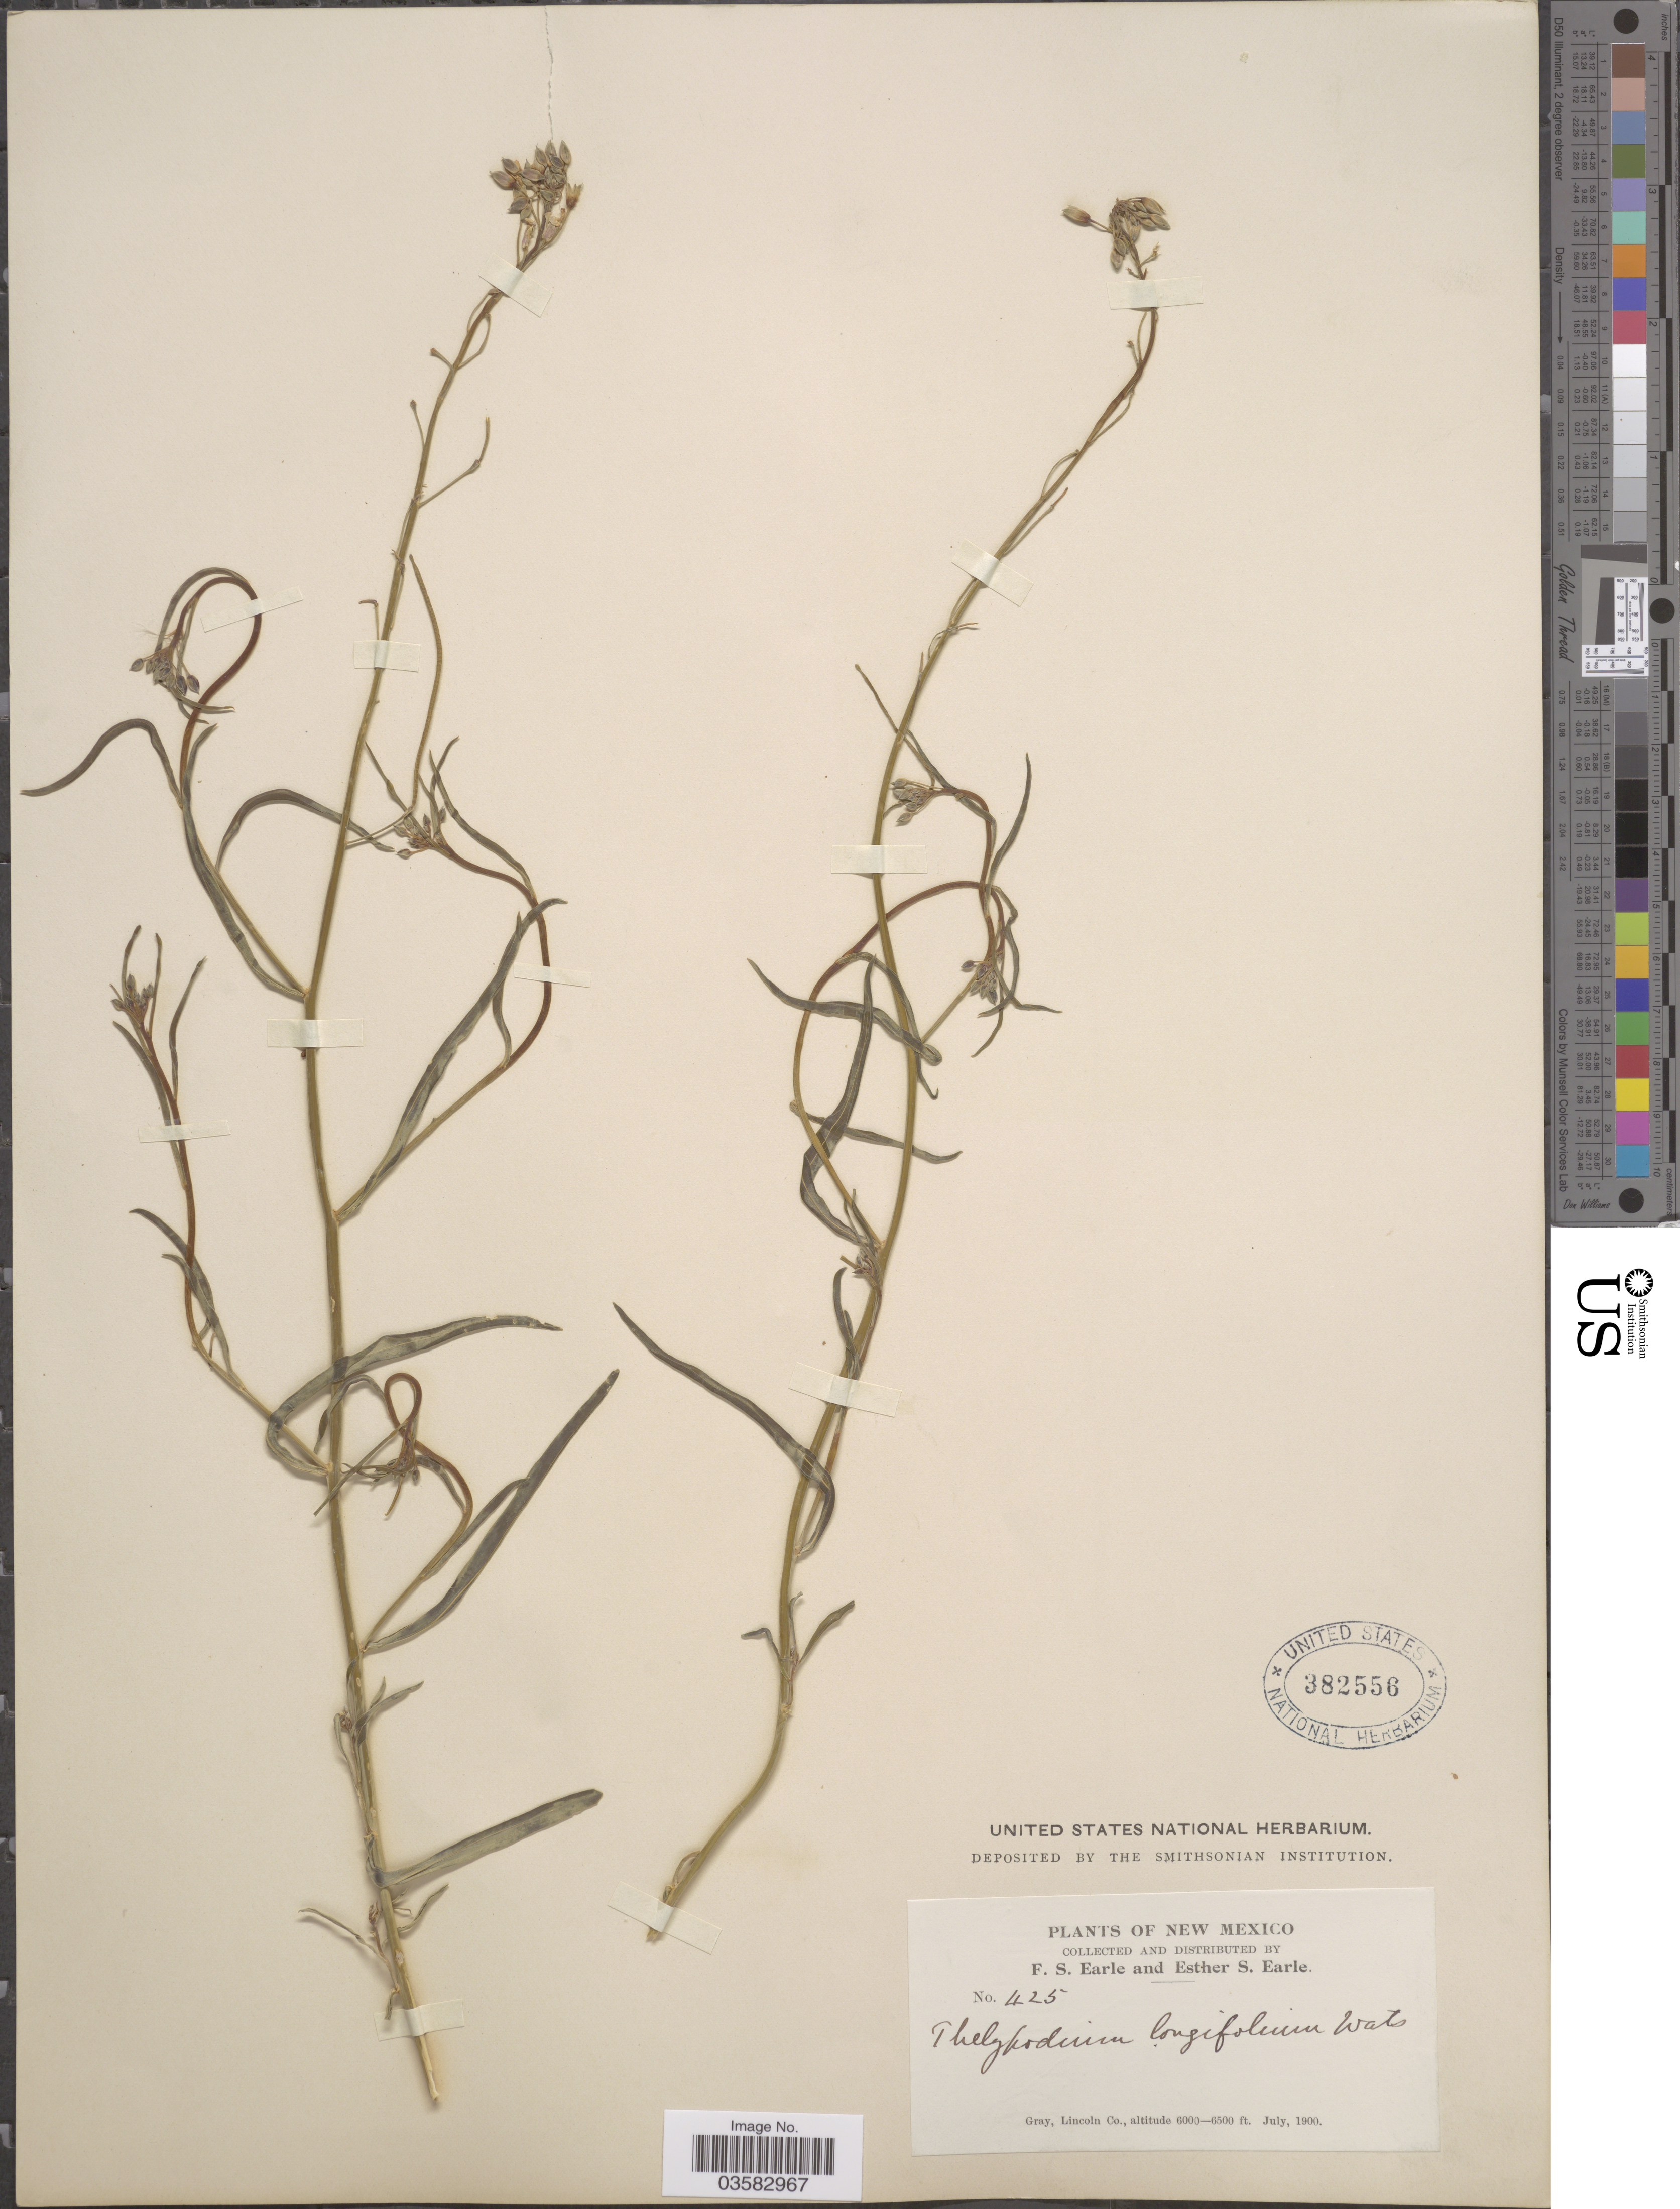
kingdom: Plantae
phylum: Tracheophyta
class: Magnoliopsida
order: Brassicales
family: Brassicaceae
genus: Sisymbrium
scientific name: Sisymbrium linearifolium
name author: (A. Gray) Payson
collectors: F. S. Earle & E. S. Earle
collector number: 425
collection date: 1900-07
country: United States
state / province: New Mexico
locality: Gray, Lincoln Co.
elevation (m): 1829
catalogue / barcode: US 382556